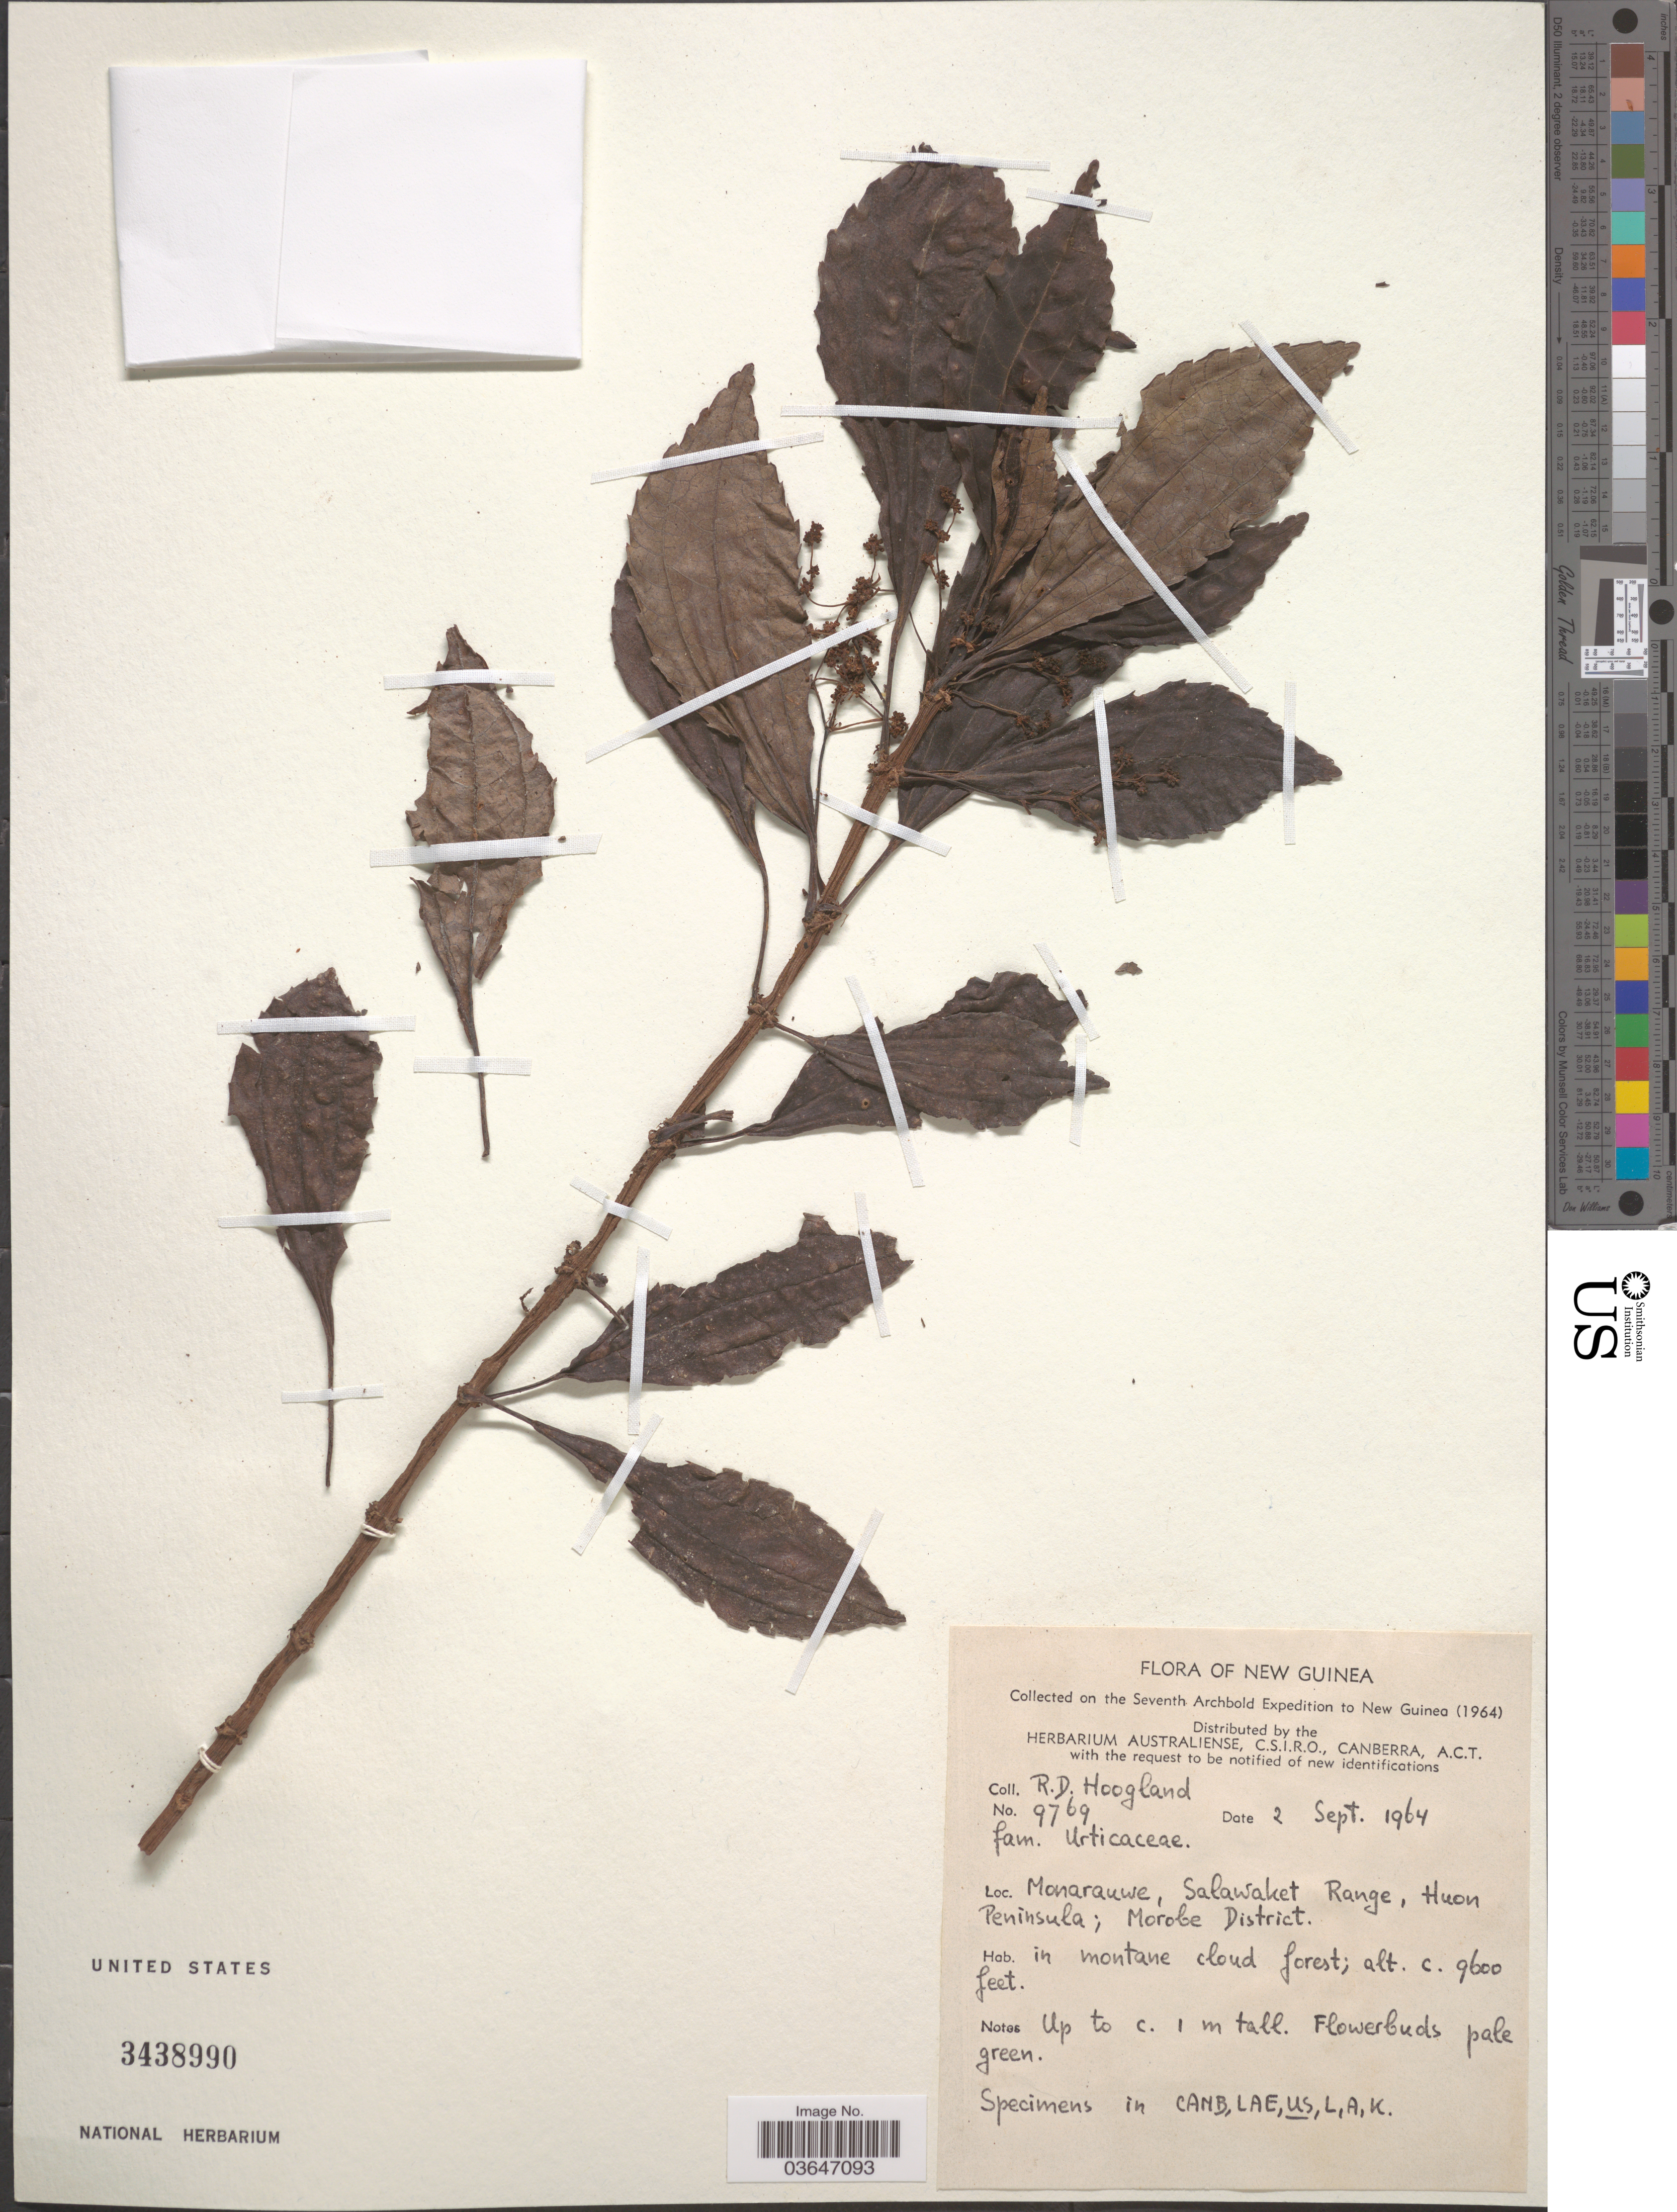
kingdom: Plantae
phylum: Tracheophyta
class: Magnoliopsida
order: Proteales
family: Proteaceae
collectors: R. D. Hoogland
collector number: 9769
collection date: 1964-09-02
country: Papua New Guinea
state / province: Morobe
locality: New Guinea. Monarauwe, Salawaket Range, Huon Peninsula; Morobe District.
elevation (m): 2926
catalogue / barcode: US 3438990